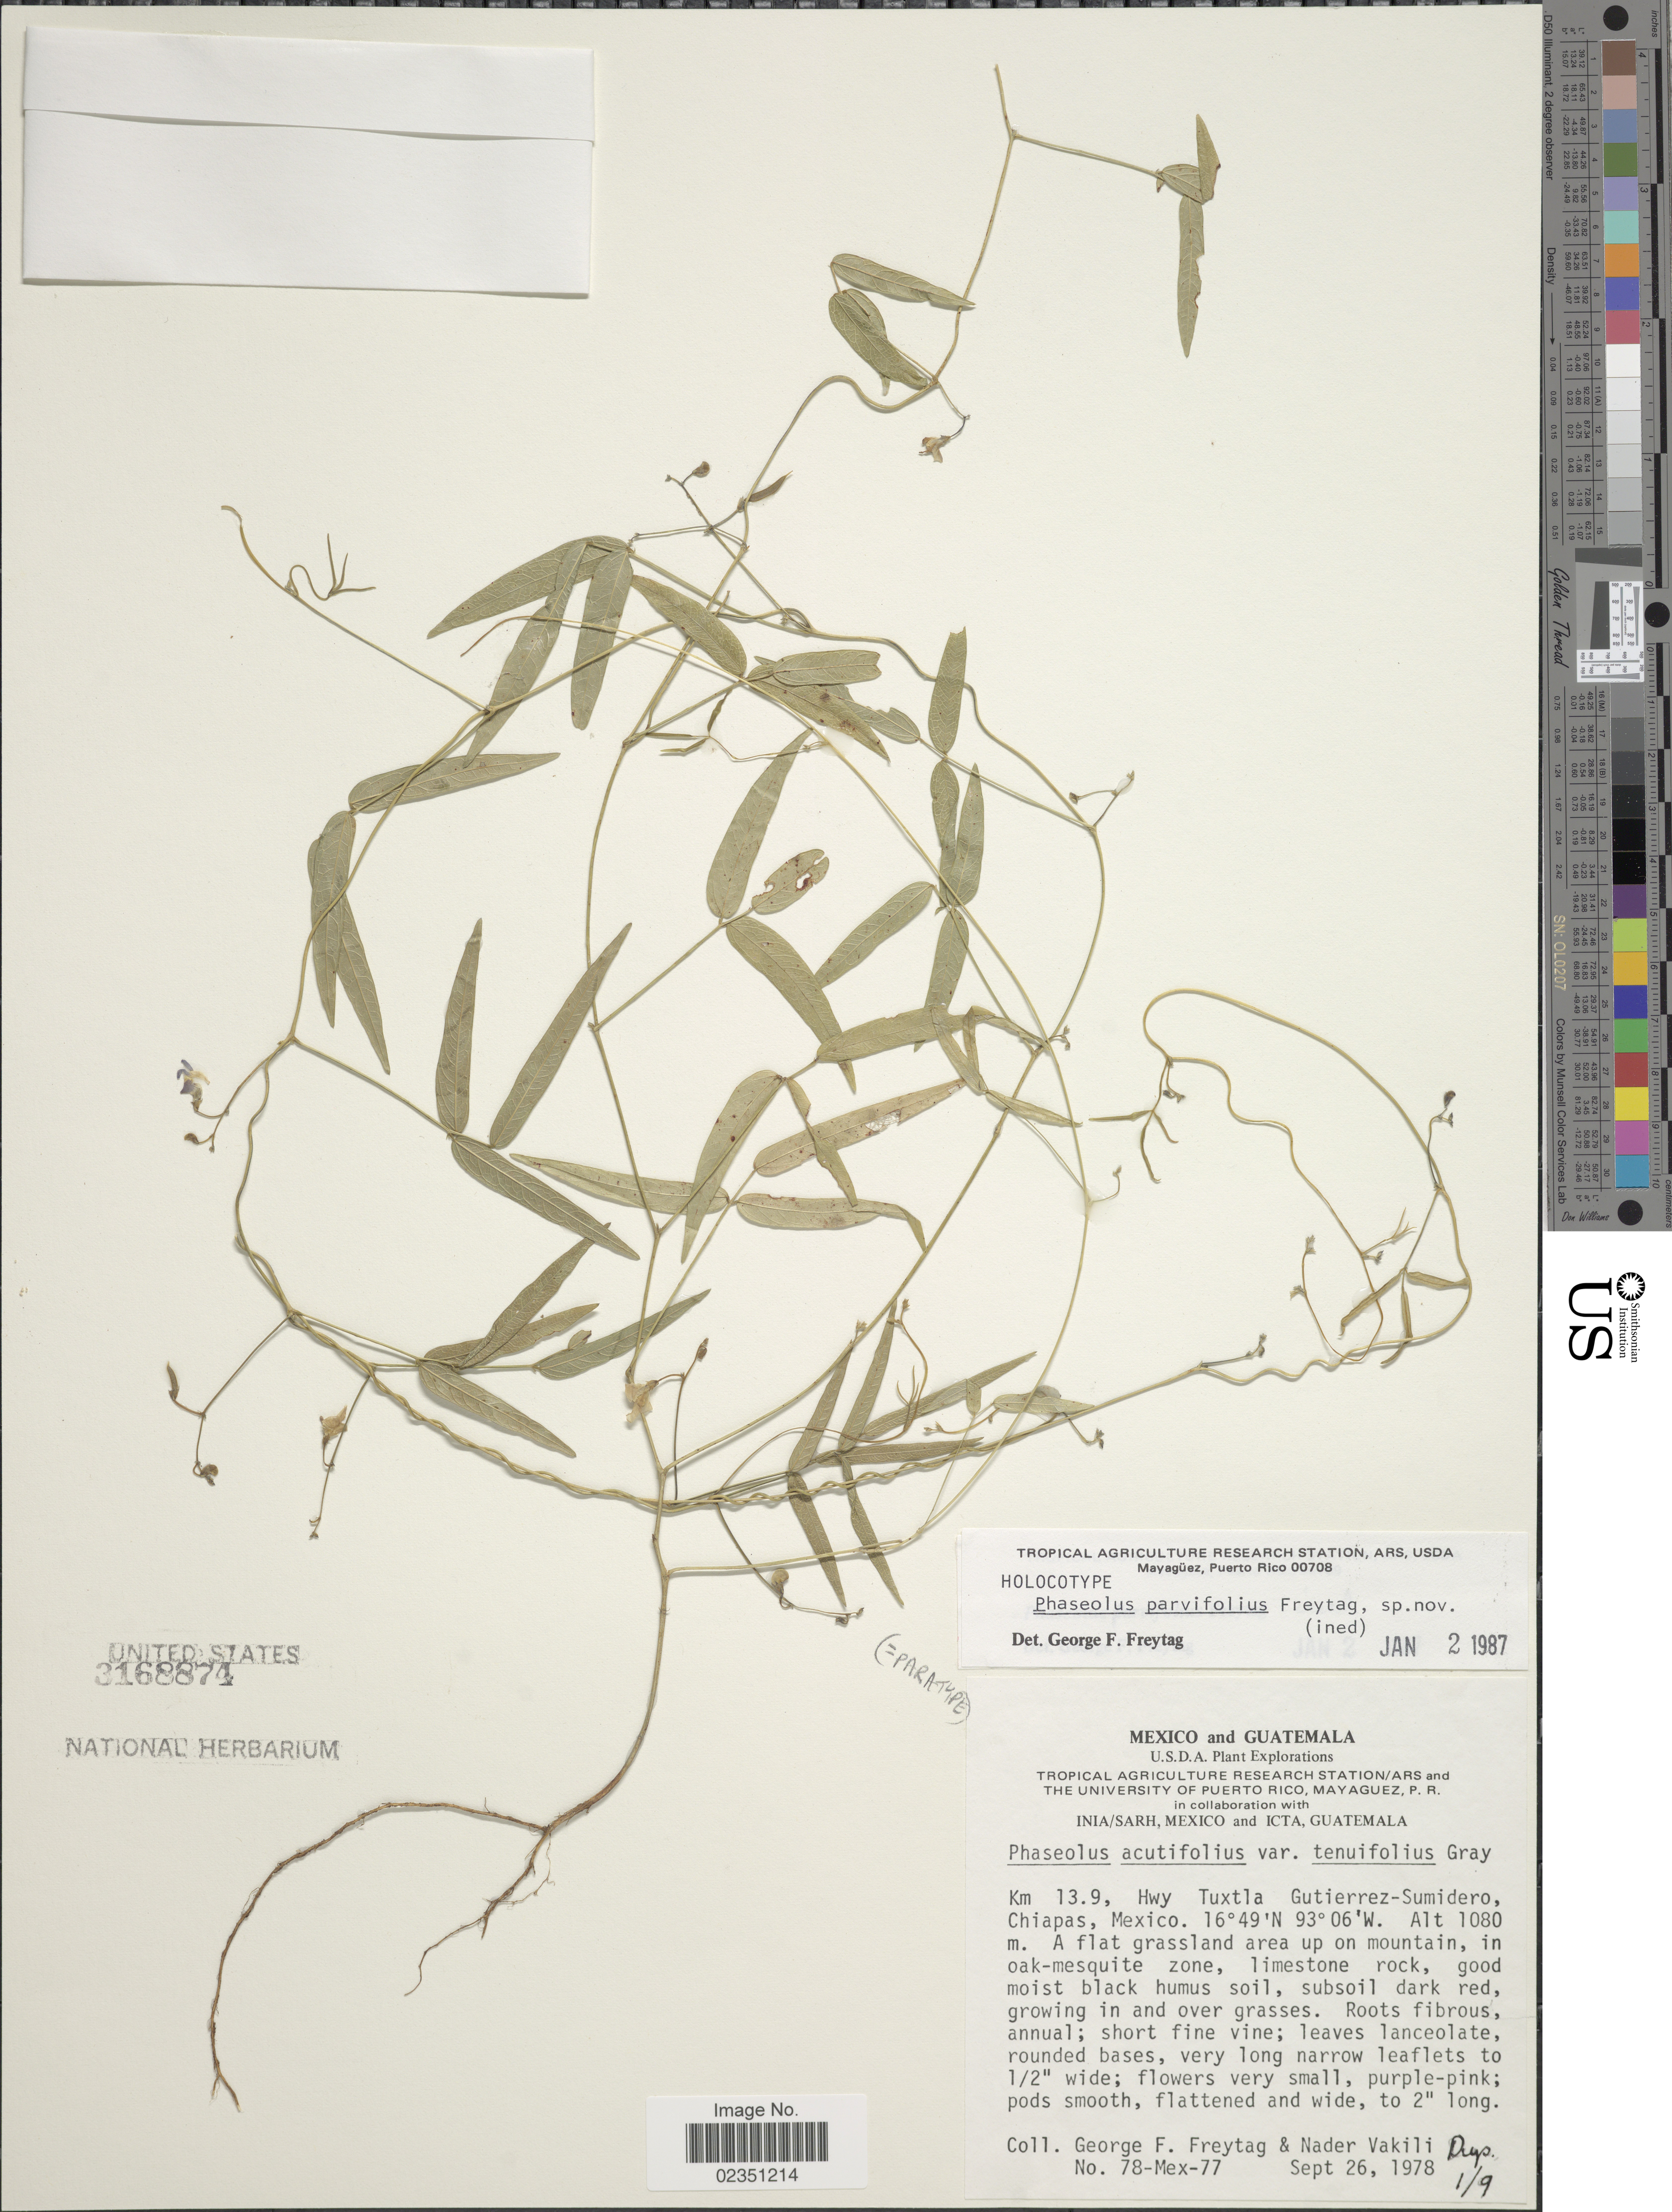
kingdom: Plantae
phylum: Tracheophyta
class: Magnoliopsida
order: Fabales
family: Fabaceae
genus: Phaseolus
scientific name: Phaseolus parvifolius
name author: Freytag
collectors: G. F. Freytag & N. Vakili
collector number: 78-Mex-77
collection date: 1978-09-26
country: Mexico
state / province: Chiapas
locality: Km 13.9, Hwy Tuxtla Gutierrez-Sumidero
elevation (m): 1080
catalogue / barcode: US 3168874